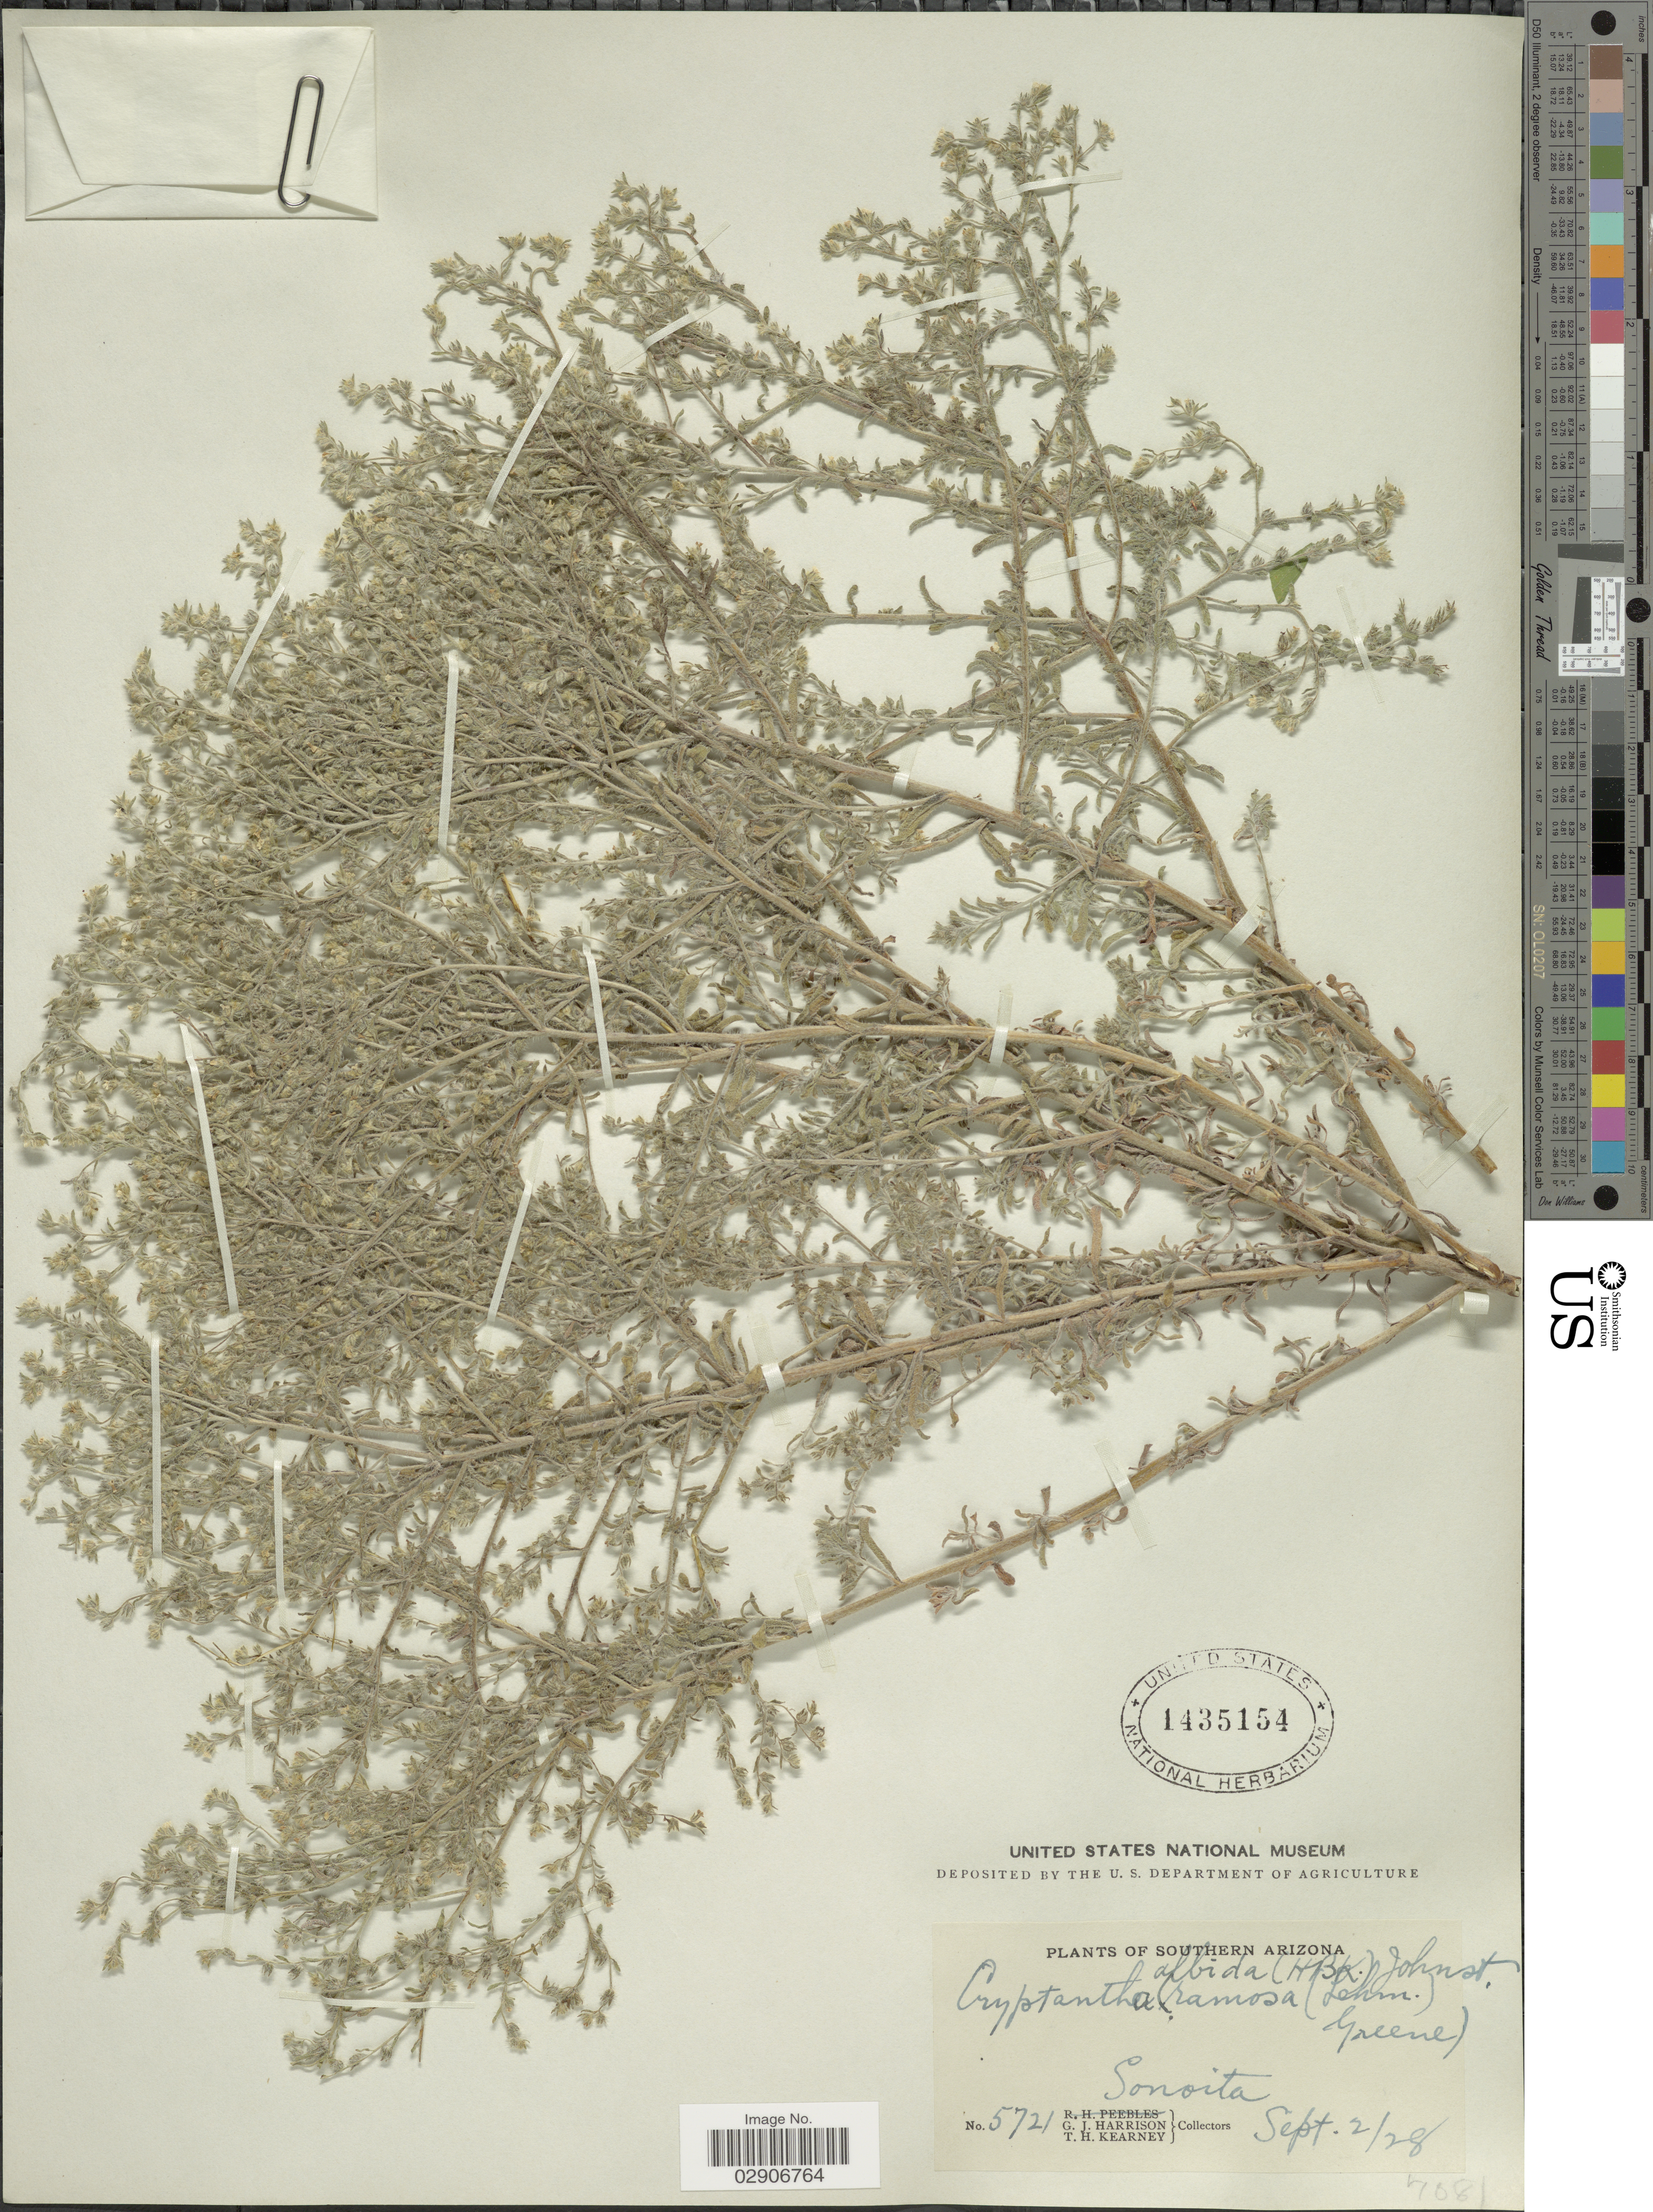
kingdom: Plantae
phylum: Tracheophyta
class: Magnoliopsida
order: Boraginales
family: Boraginaceae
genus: Cryptantha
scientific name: Cryptantha albida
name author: (Kunth) I.M. Johnst.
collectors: G. J. Harrison & T. H. Kearney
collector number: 5721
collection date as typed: Transcribed d/m/y: 2/9/28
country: United States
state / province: Arizona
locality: Southern Arizona. Sonoita.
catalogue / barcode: US 1435154